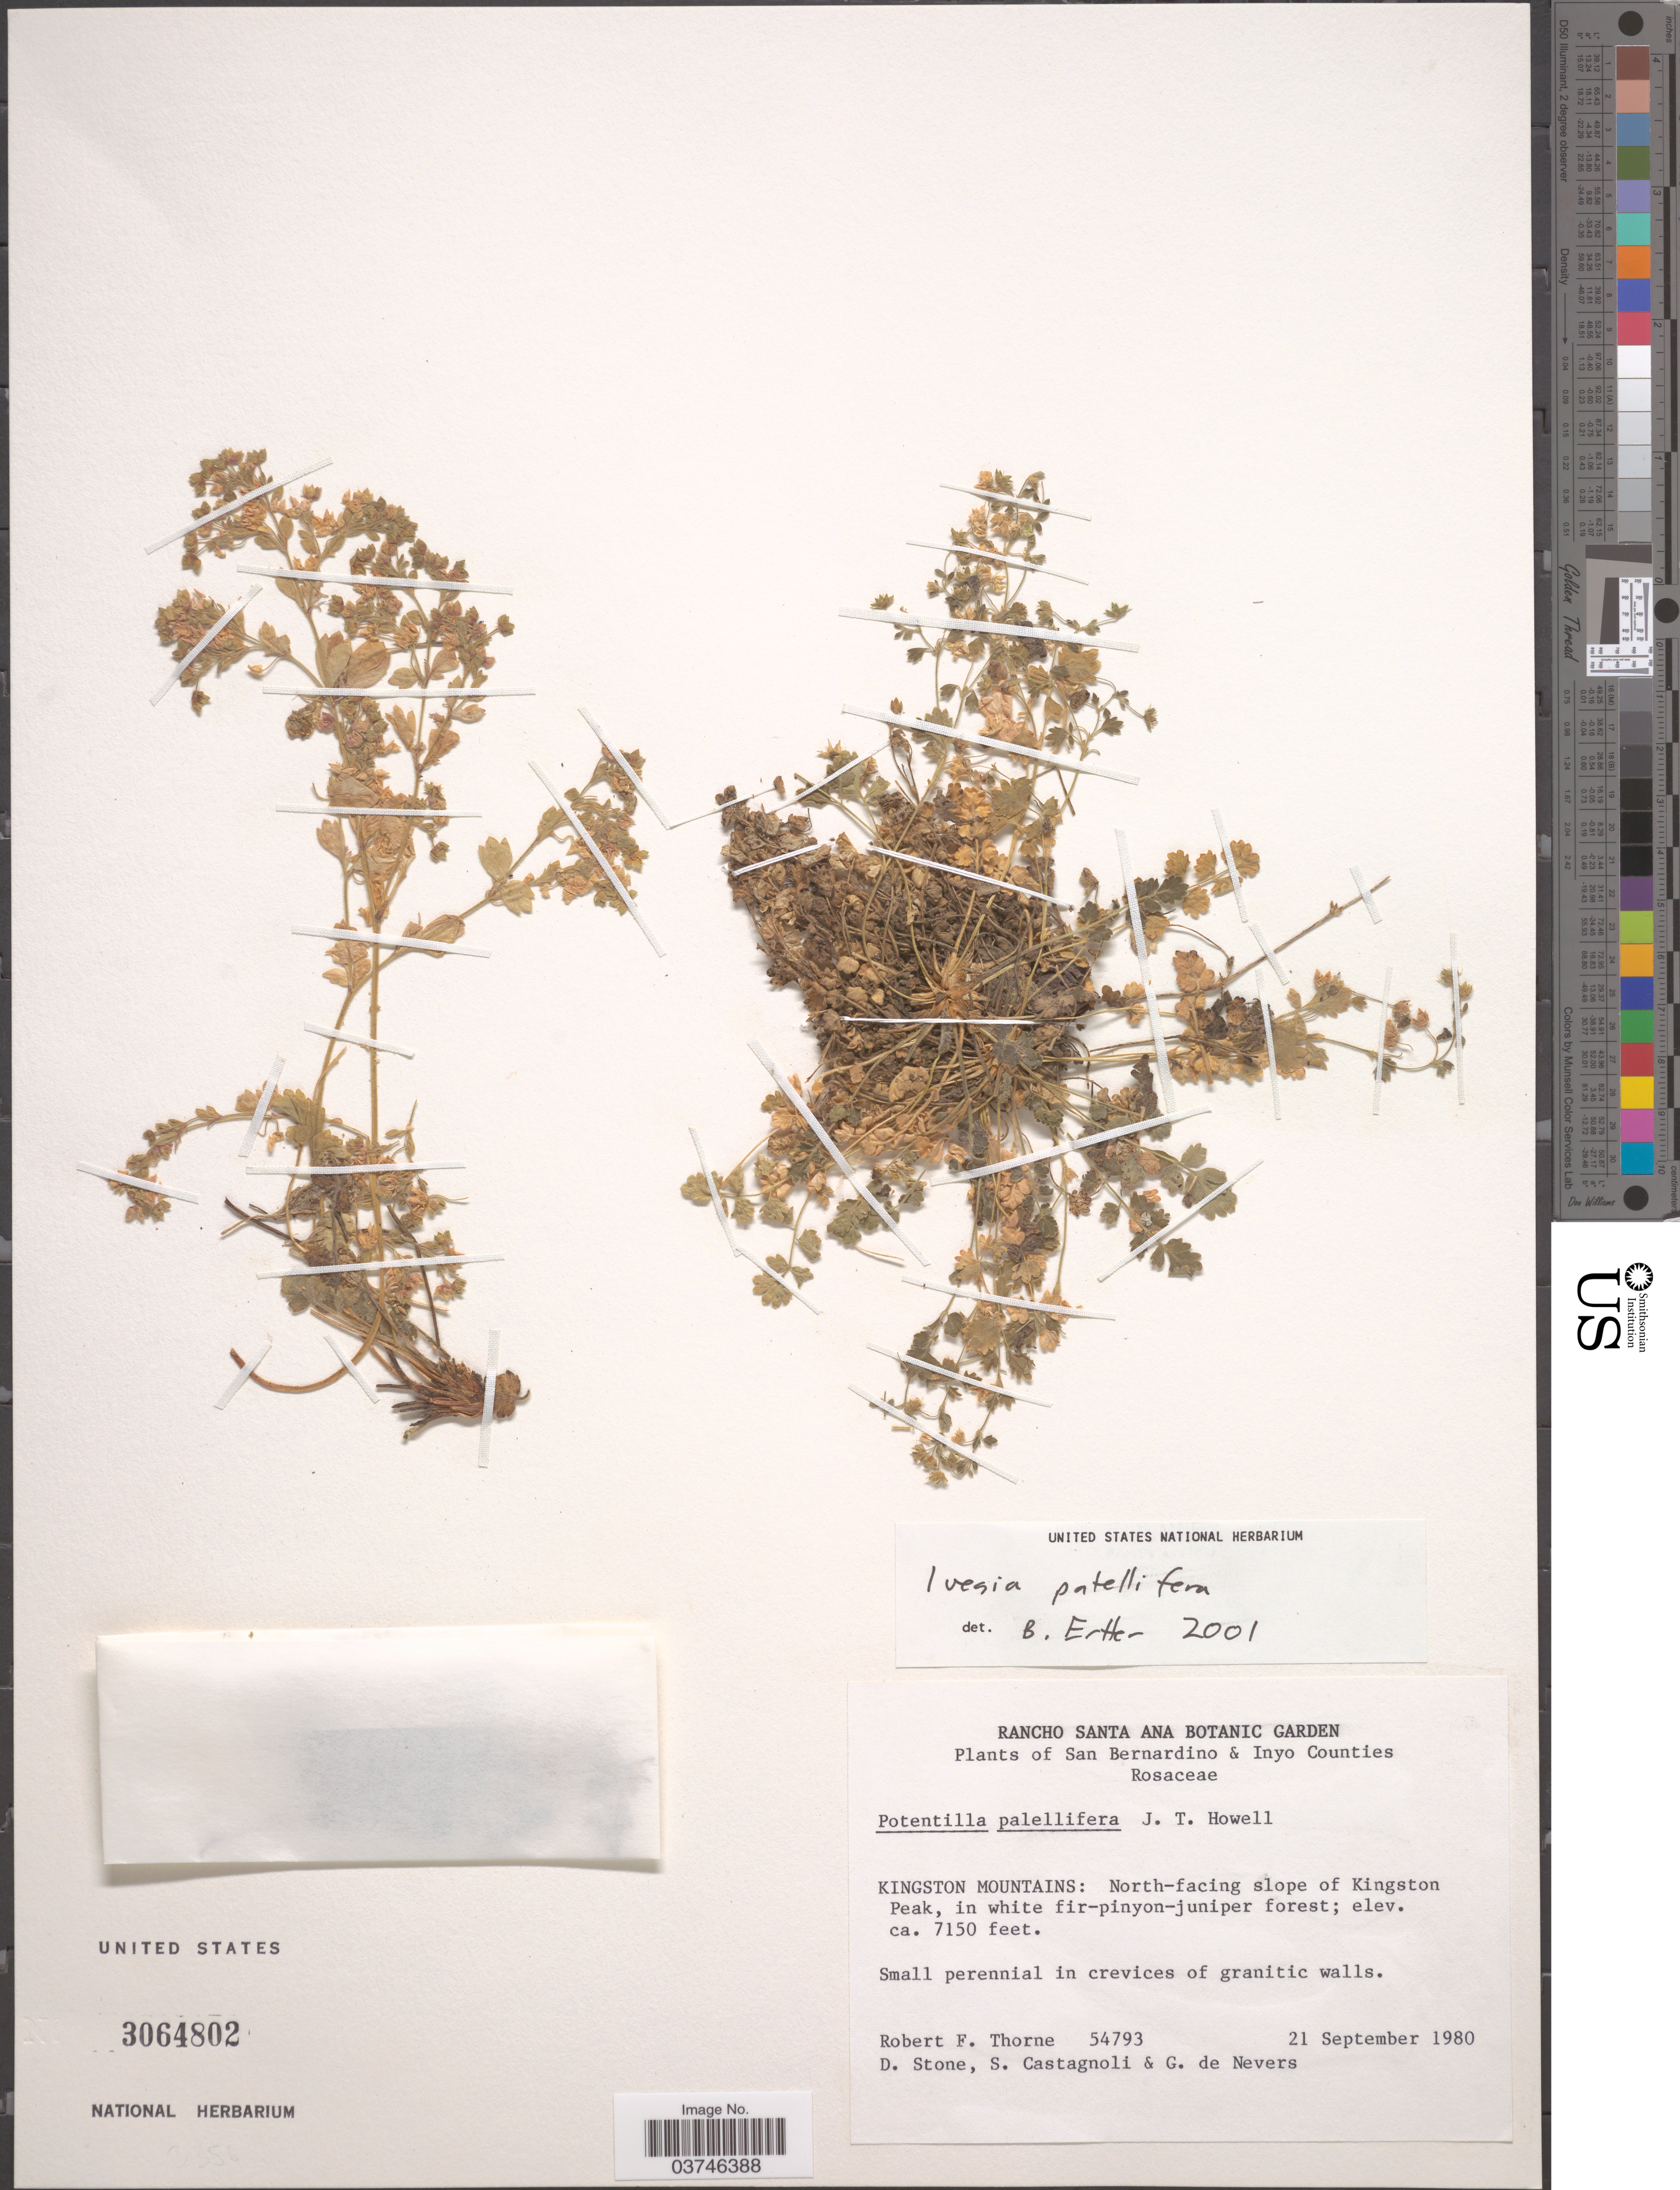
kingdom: Plantae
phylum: Tracheophyta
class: Magnoliopsida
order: Rosales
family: Rosaceae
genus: Potentilla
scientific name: Potentilla patellifera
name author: J.T. Howell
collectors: R. F. Thorne, D. Stone, S. Castagnoli & G. C. de Nevers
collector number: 54793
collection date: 1980-09-21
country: United States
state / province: California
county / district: San Bernardino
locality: San Bernardino & Inyo Counties. Kingston Mountains: North-facing slope of Kingston Peak.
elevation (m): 2179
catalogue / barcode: US 3064802